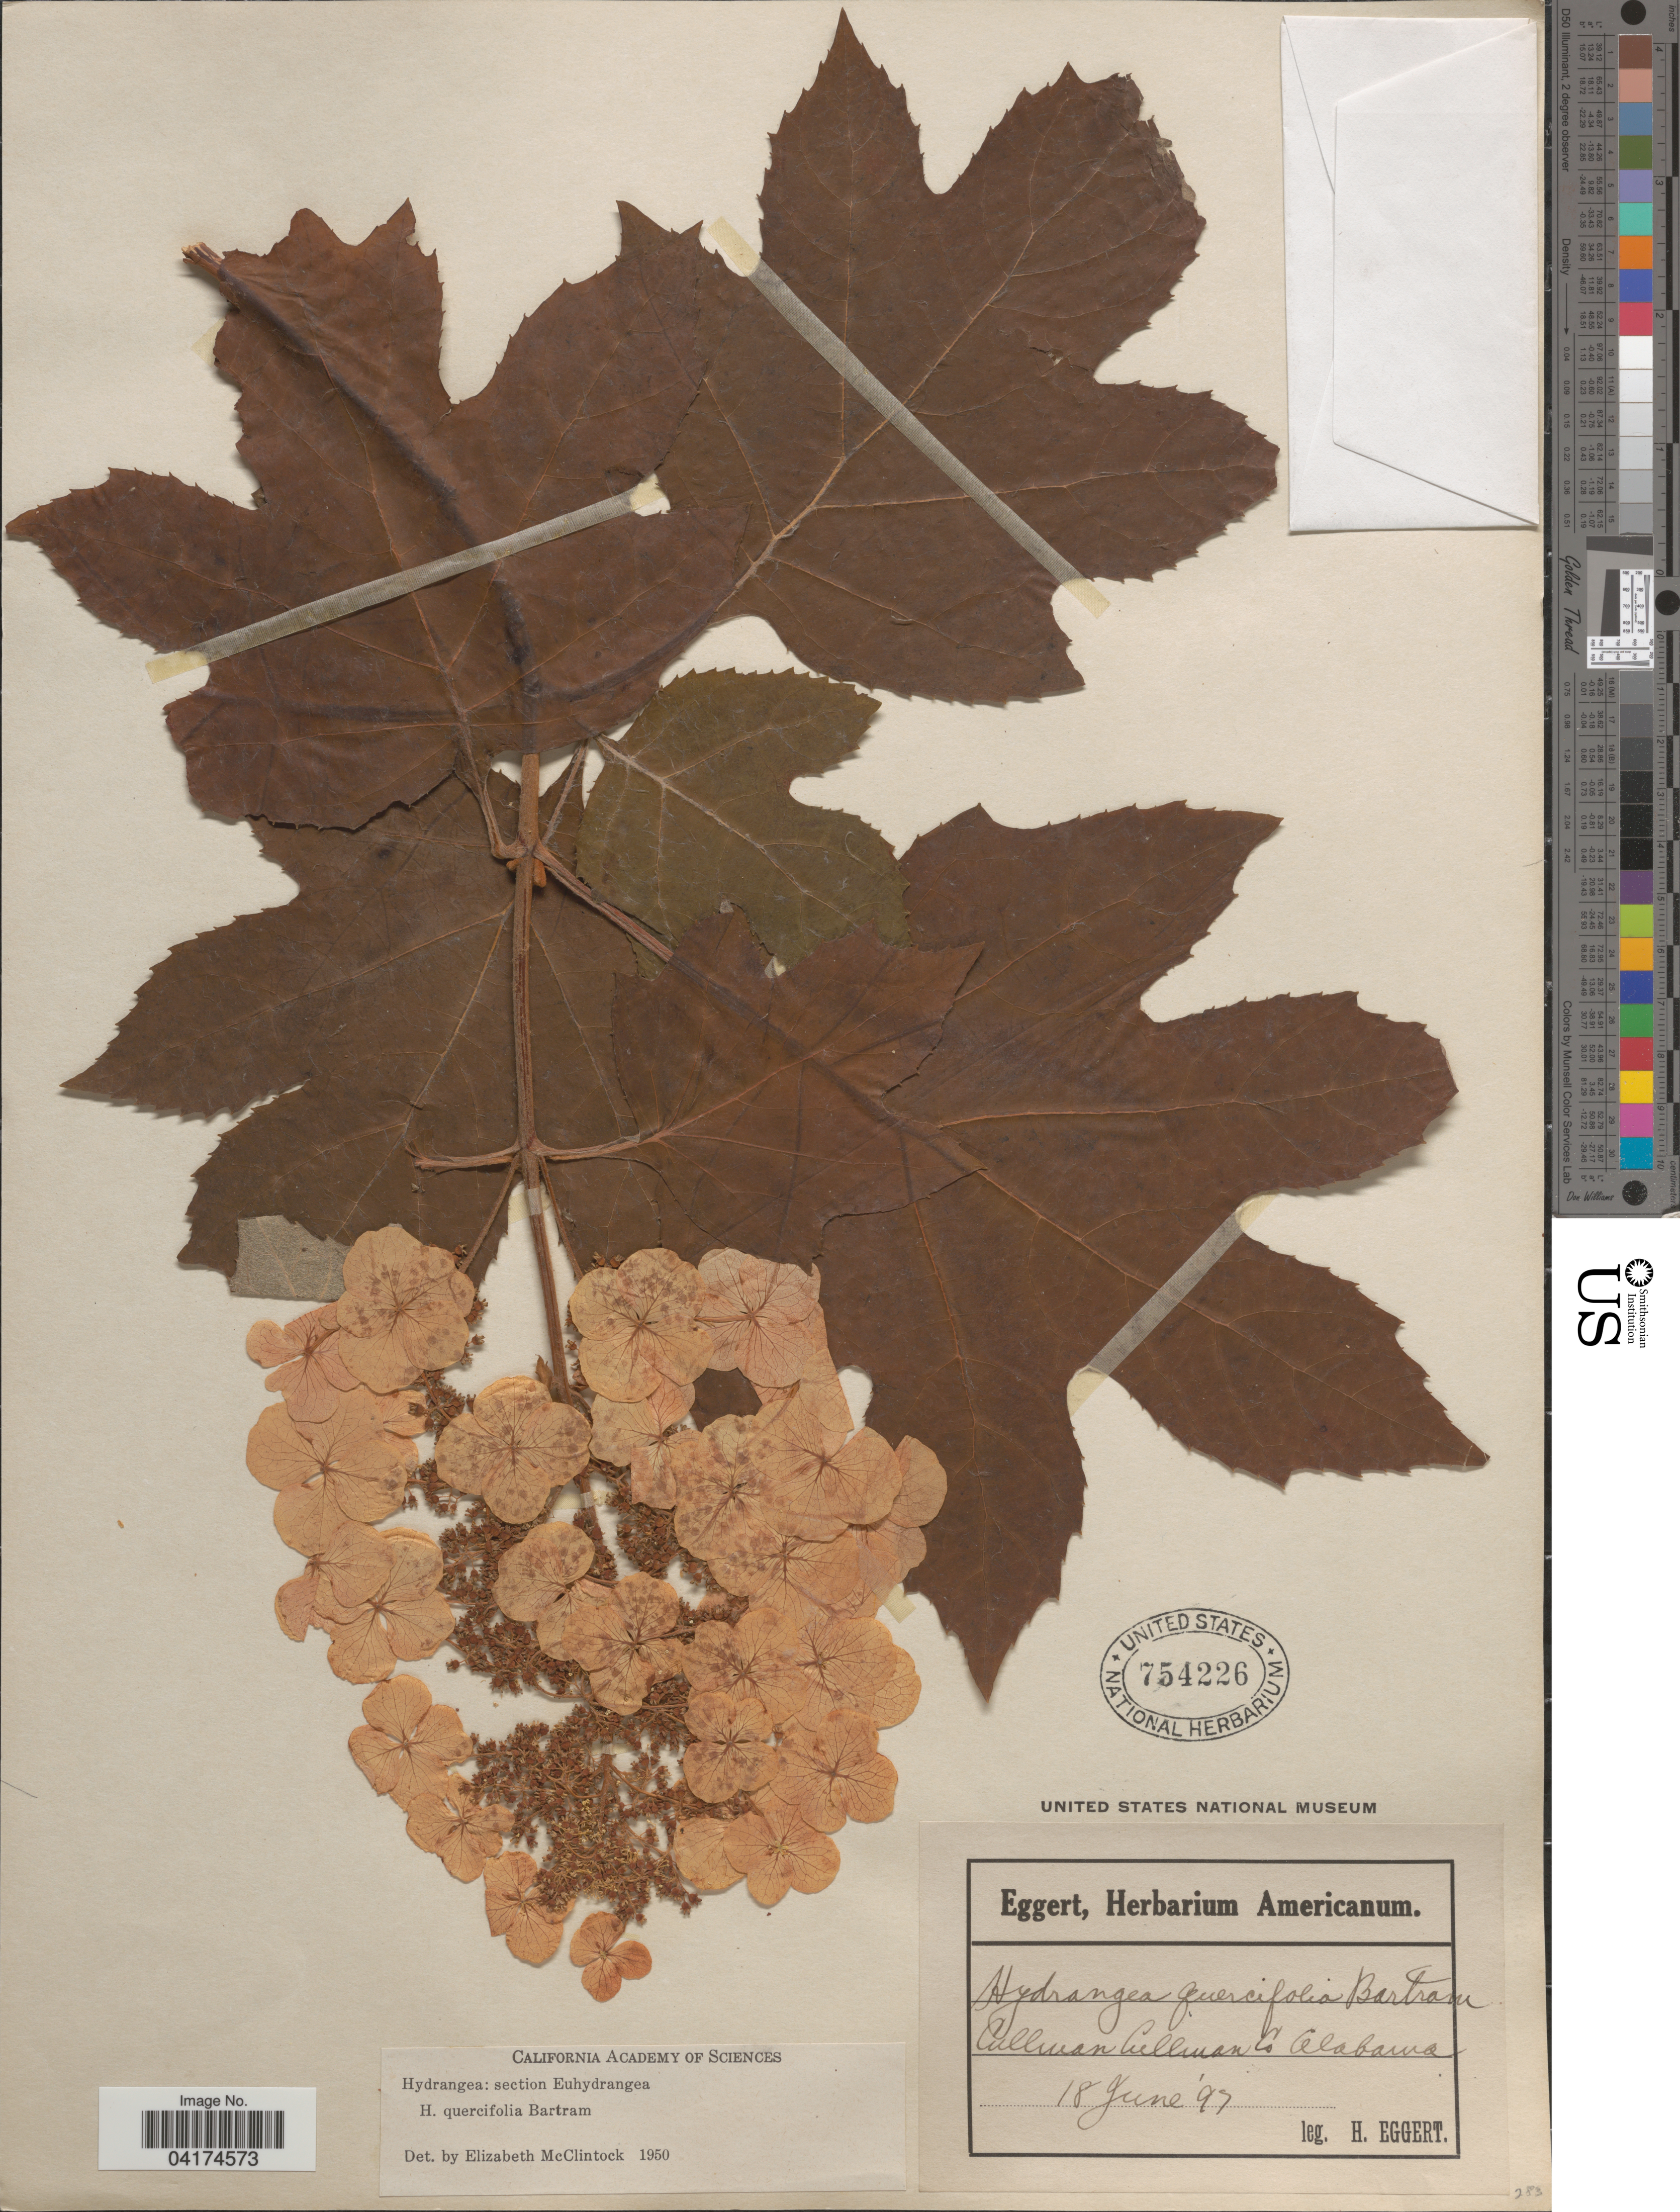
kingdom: Plantae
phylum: Tracheophyta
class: Magnoliopsida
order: Cornales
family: Hydrangeaceae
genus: Hydrangea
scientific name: Hydrangea quercifolia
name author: W. Bartram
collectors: H. Eggert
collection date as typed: Transcribed d/m/y: 18/6/97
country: United States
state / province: Alabama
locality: Cullman Cullman Co.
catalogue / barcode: US 754226